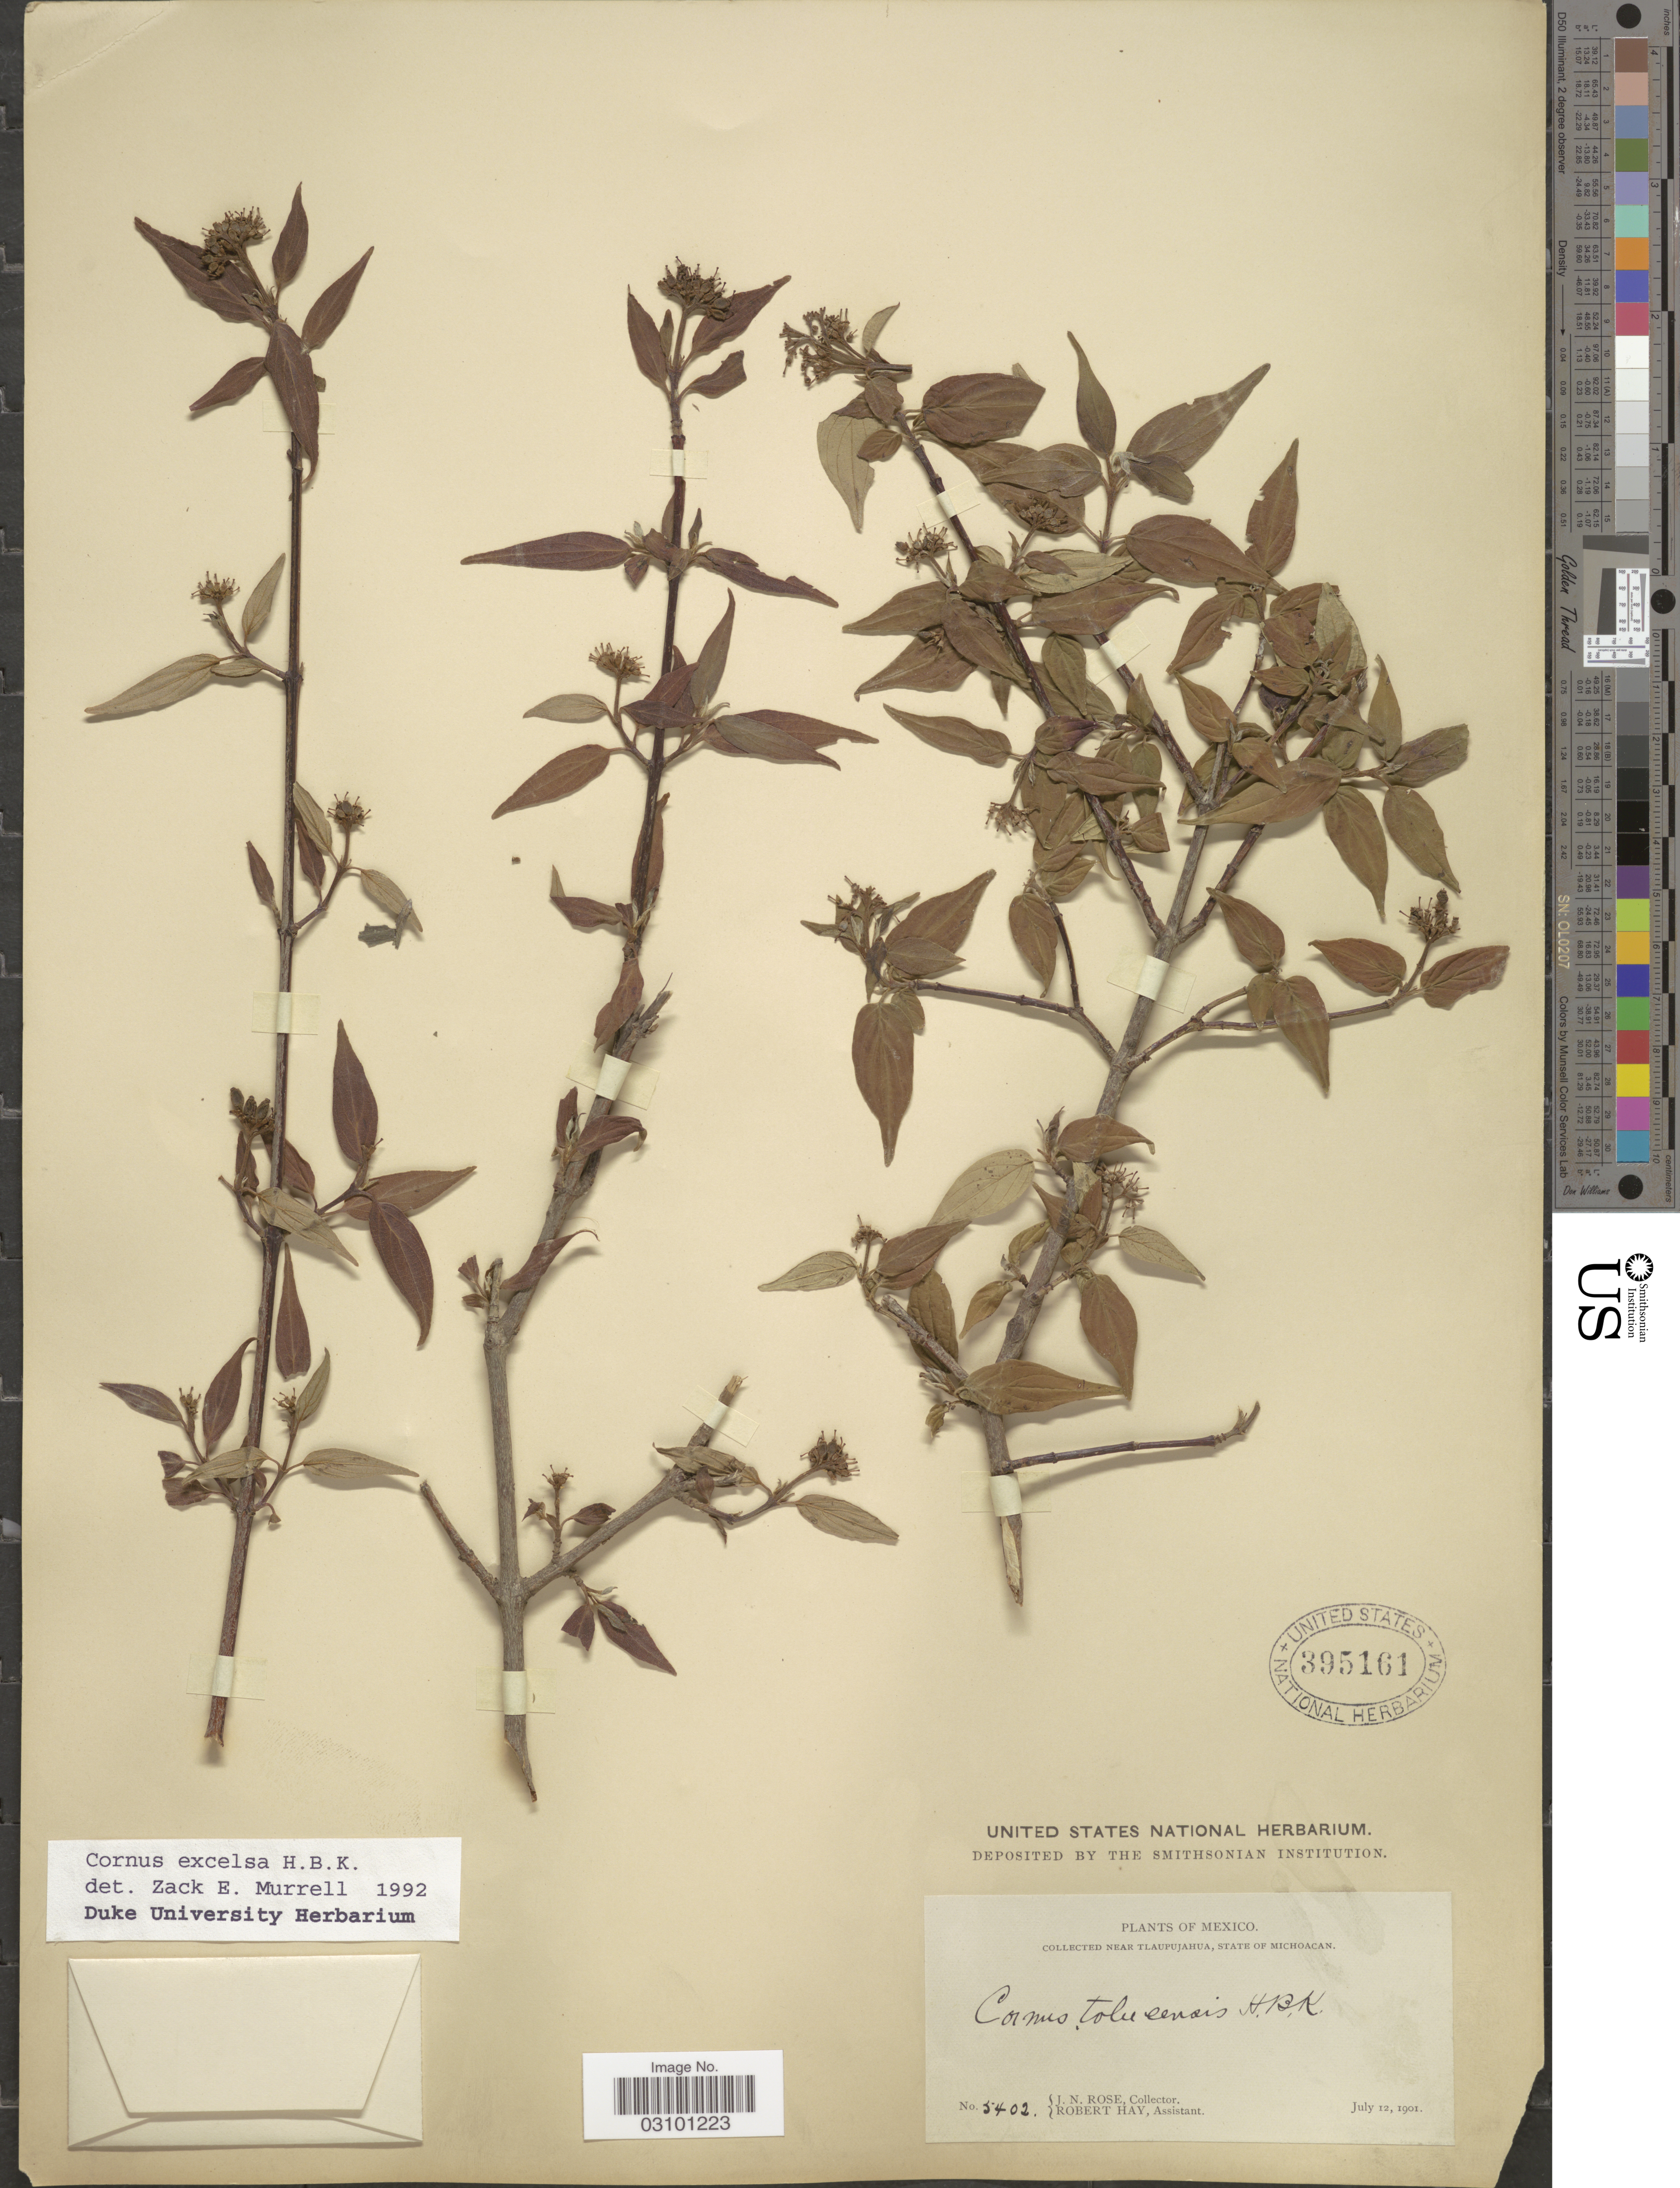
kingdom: Plantae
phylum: Tracheophyta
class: Magnoliopsida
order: Cornales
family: Cornaceae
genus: Cornus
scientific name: Cornus excelsa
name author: Kunth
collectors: J. N. Rose & R. H. Hay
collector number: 5402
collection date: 1901-07-12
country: Mexico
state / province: Michoacán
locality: Near Tlaupujahua.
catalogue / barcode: US 395161